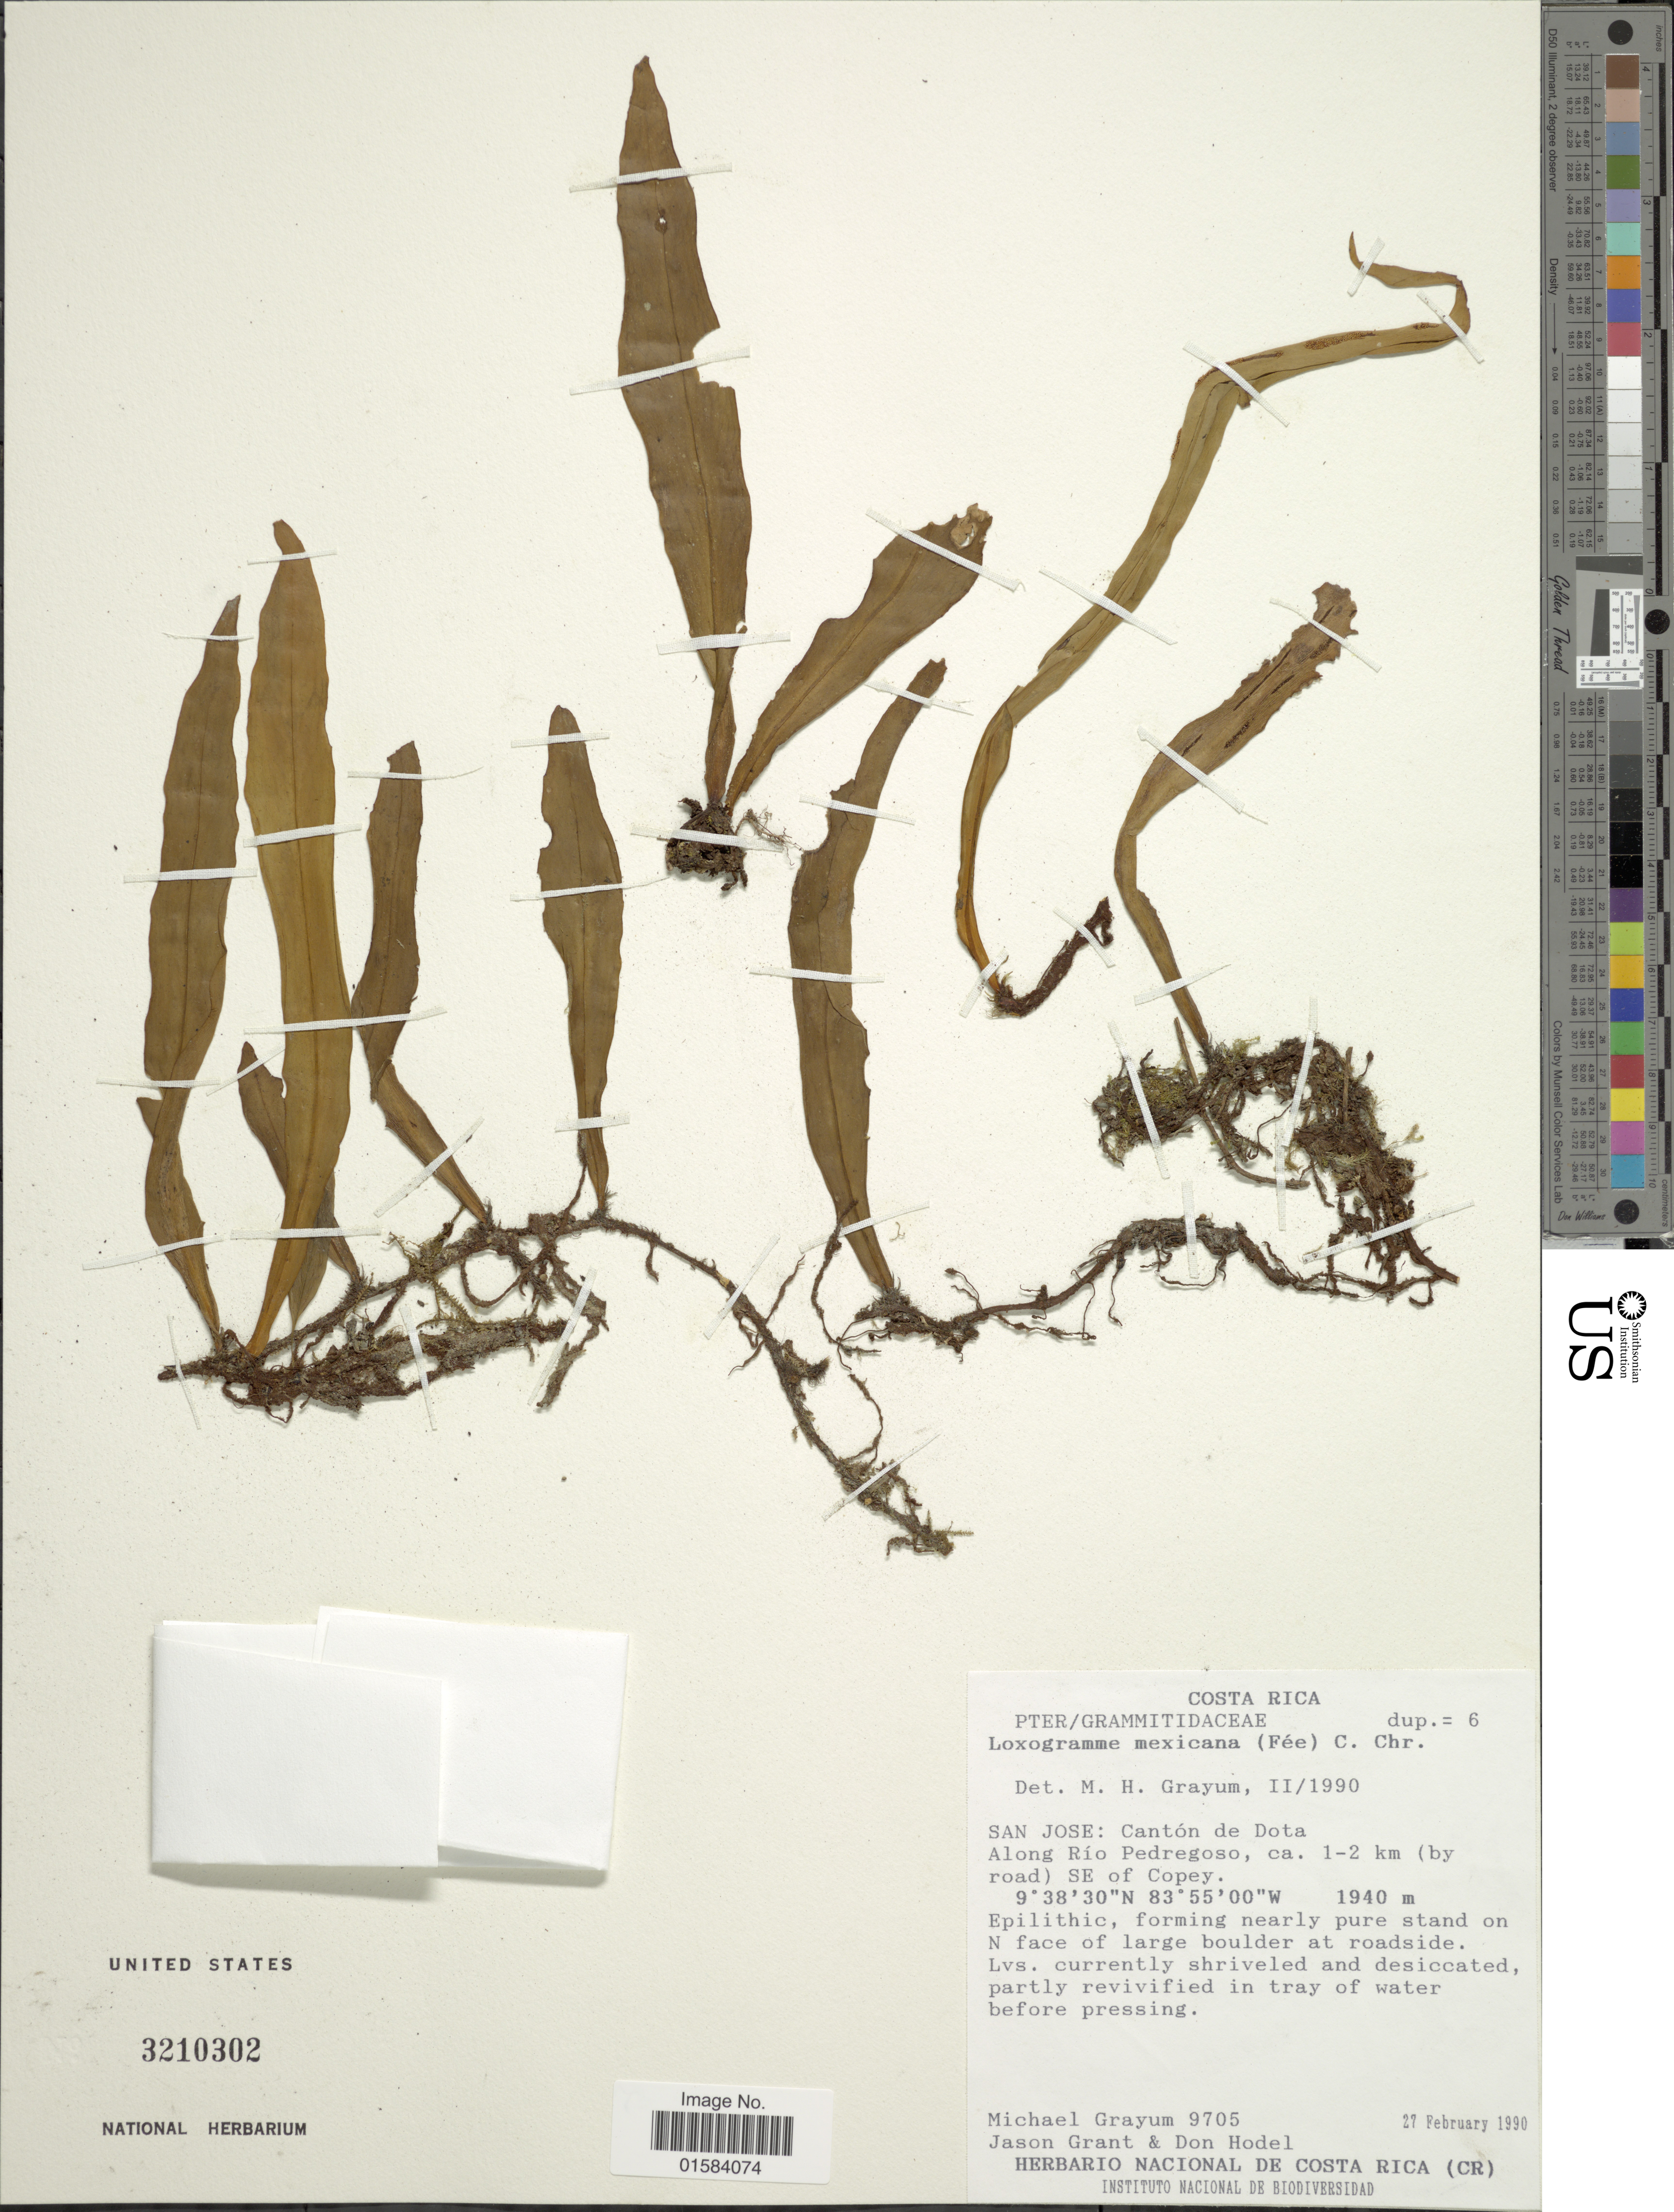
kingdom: Plantae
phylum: Tracheophyta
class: Polypodiopsida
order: Polypodiales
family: Polypodiaceae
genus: Loxogramme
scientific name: Loxogramme mexicana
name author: (Fée) C. Chr.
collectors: M. H. Grayum, J. R. Grant & D. R. Hodel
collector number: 9705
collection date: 1990-02-27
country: Costa Rica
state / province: San José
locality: Cantón de Dota Along Río Pedregoso, ca. 1-2 km (by road) SE of Copey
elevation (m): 1940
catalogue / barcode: US 3210302